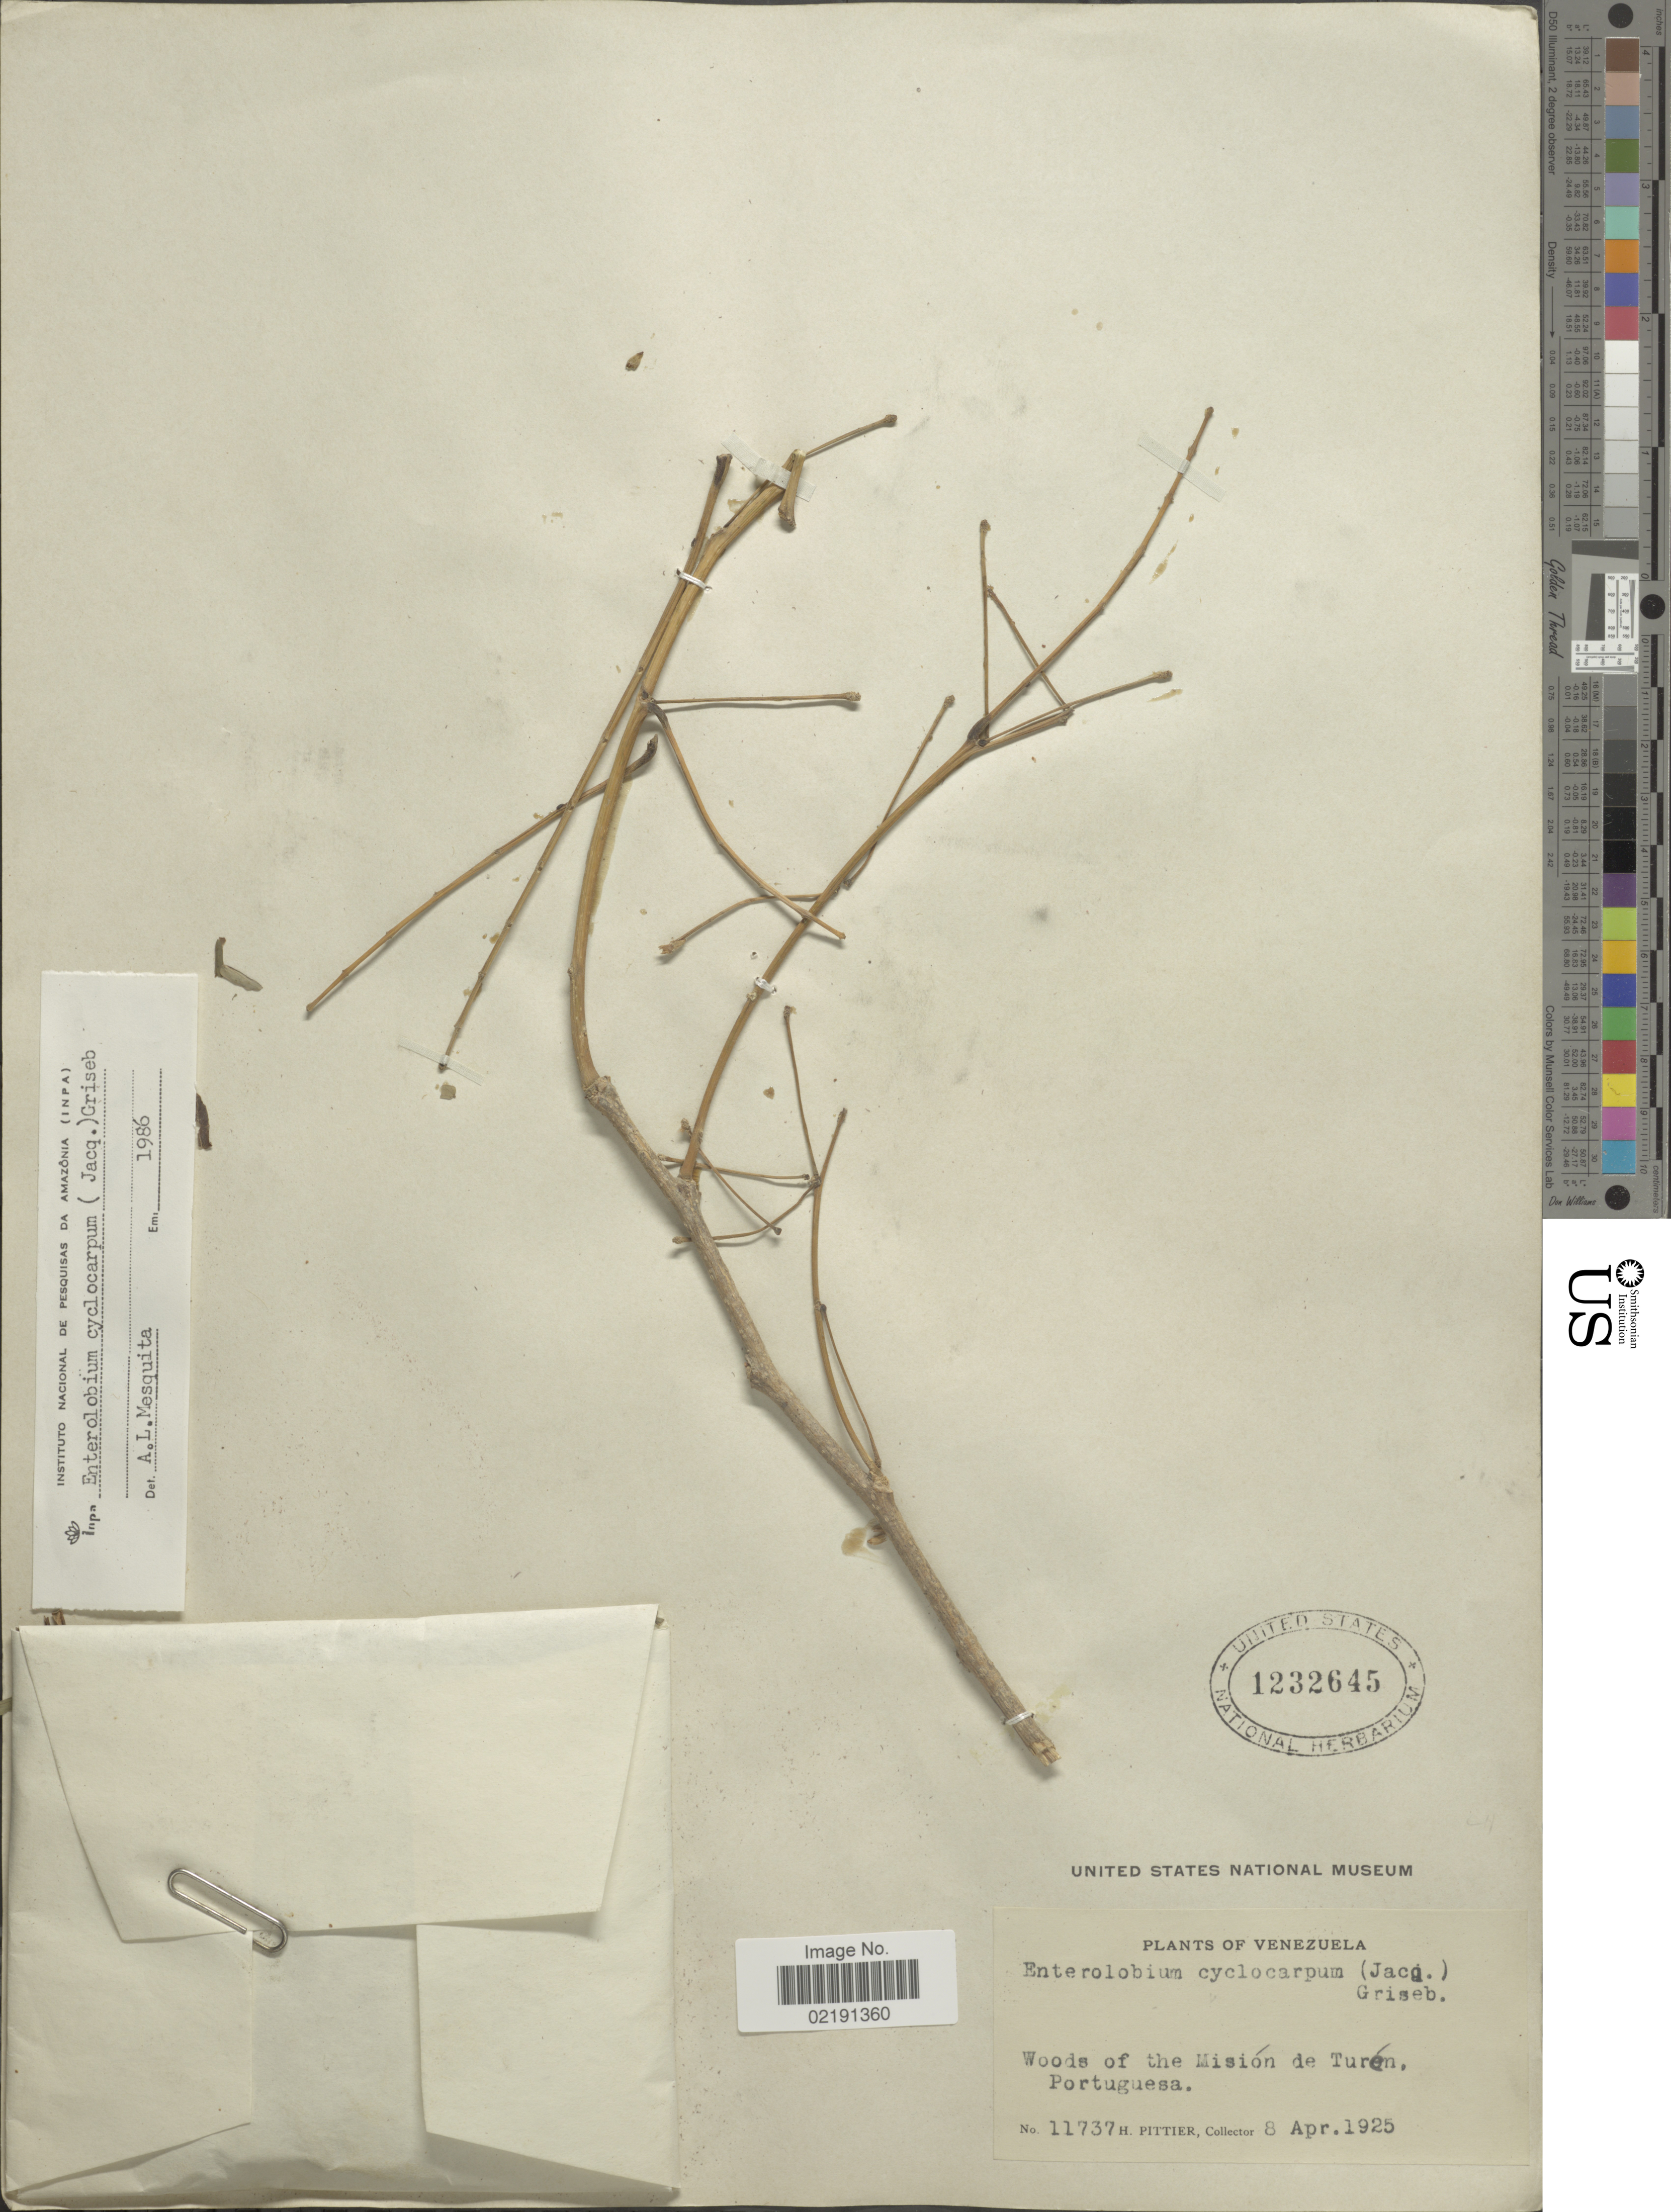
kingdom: Plantae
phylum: Tracheophyta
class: Magnoliopsida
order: Fabales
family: Fabaceae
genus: Enterolobium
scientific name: Enterolobium cyclocarpum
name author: (Jacq.) Griseb.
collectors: H. F. Pittier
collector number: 11737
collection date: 1925-04-08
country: Venezuela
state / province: Portuguesa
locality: Woods of the Misión de Turón.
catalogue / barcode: US 1232645